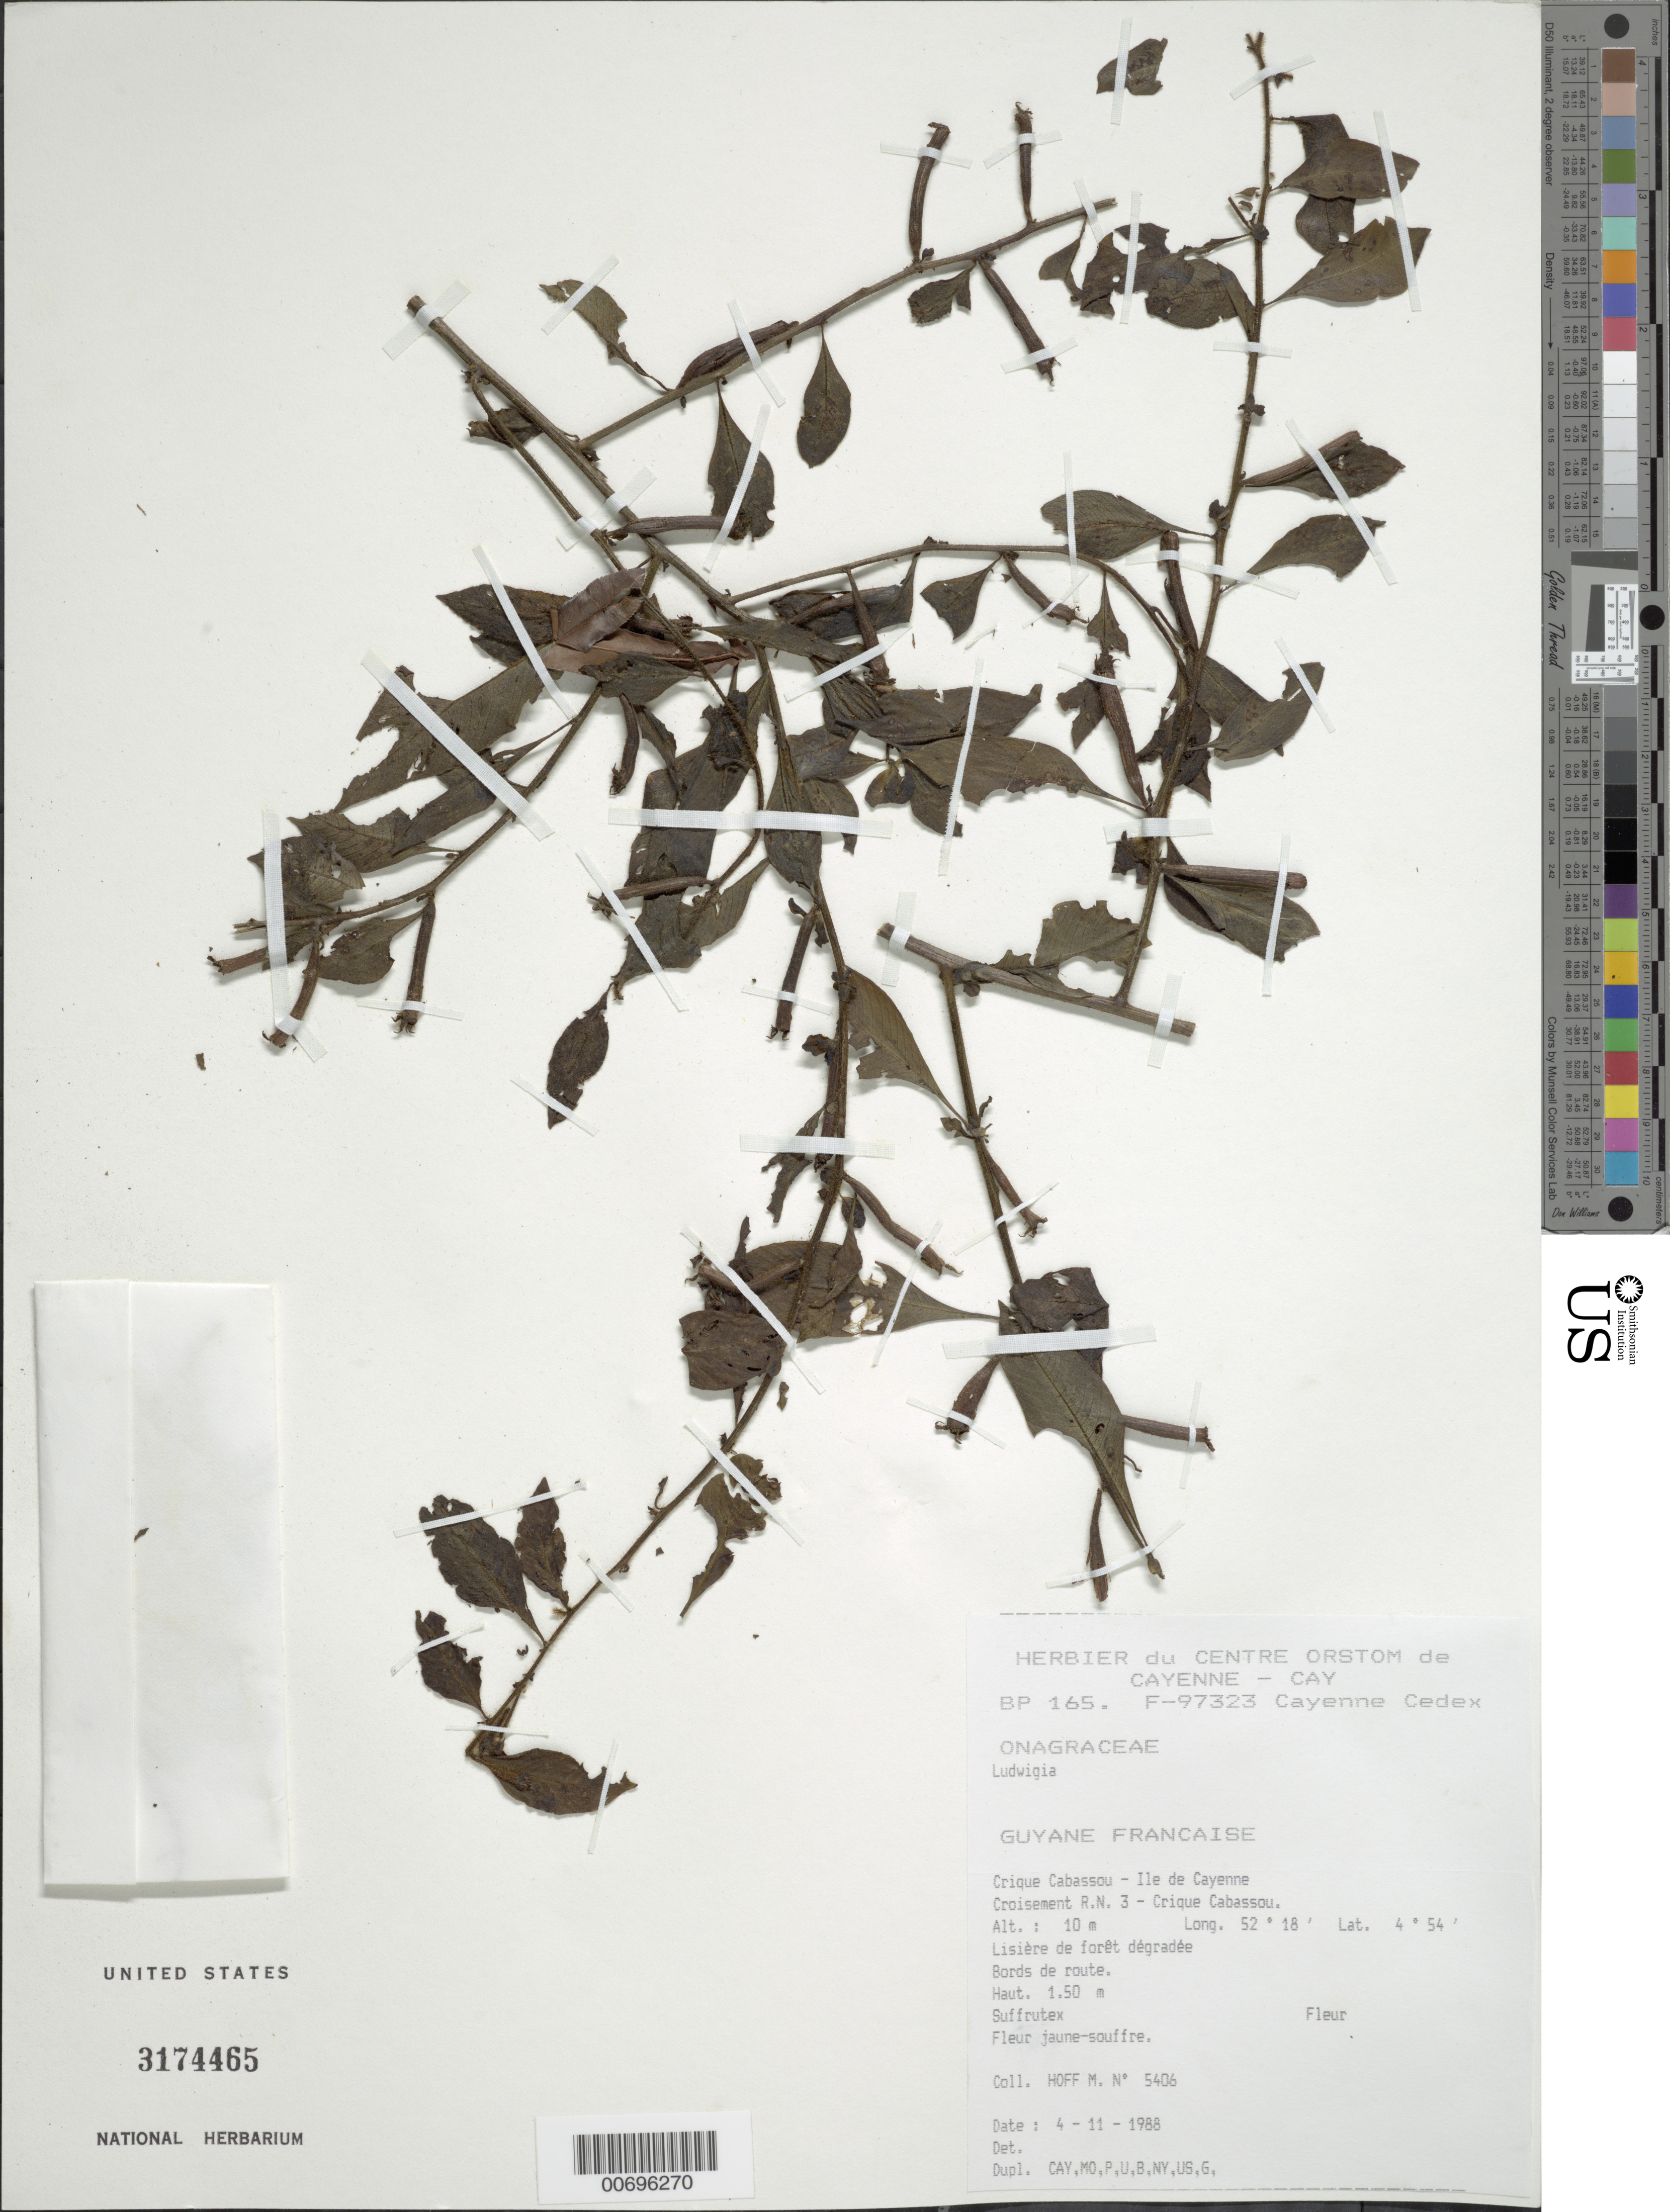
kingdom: Plantae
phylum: Tracheophyta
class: Magnoliopsida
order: Myrtales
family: Onagraceae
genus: Ludwigia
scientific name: Ludwigia sp.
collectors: M. Hoff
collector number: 5406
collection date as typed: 4-Nov-88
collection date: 1988-11-04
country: French Guiana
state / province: Cayenne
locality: Crique Cabassou, Croisement R.M. 3-Crique Cabassou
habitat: Edge of disturbed forest, along road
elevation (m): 10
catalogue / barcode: US 3174465